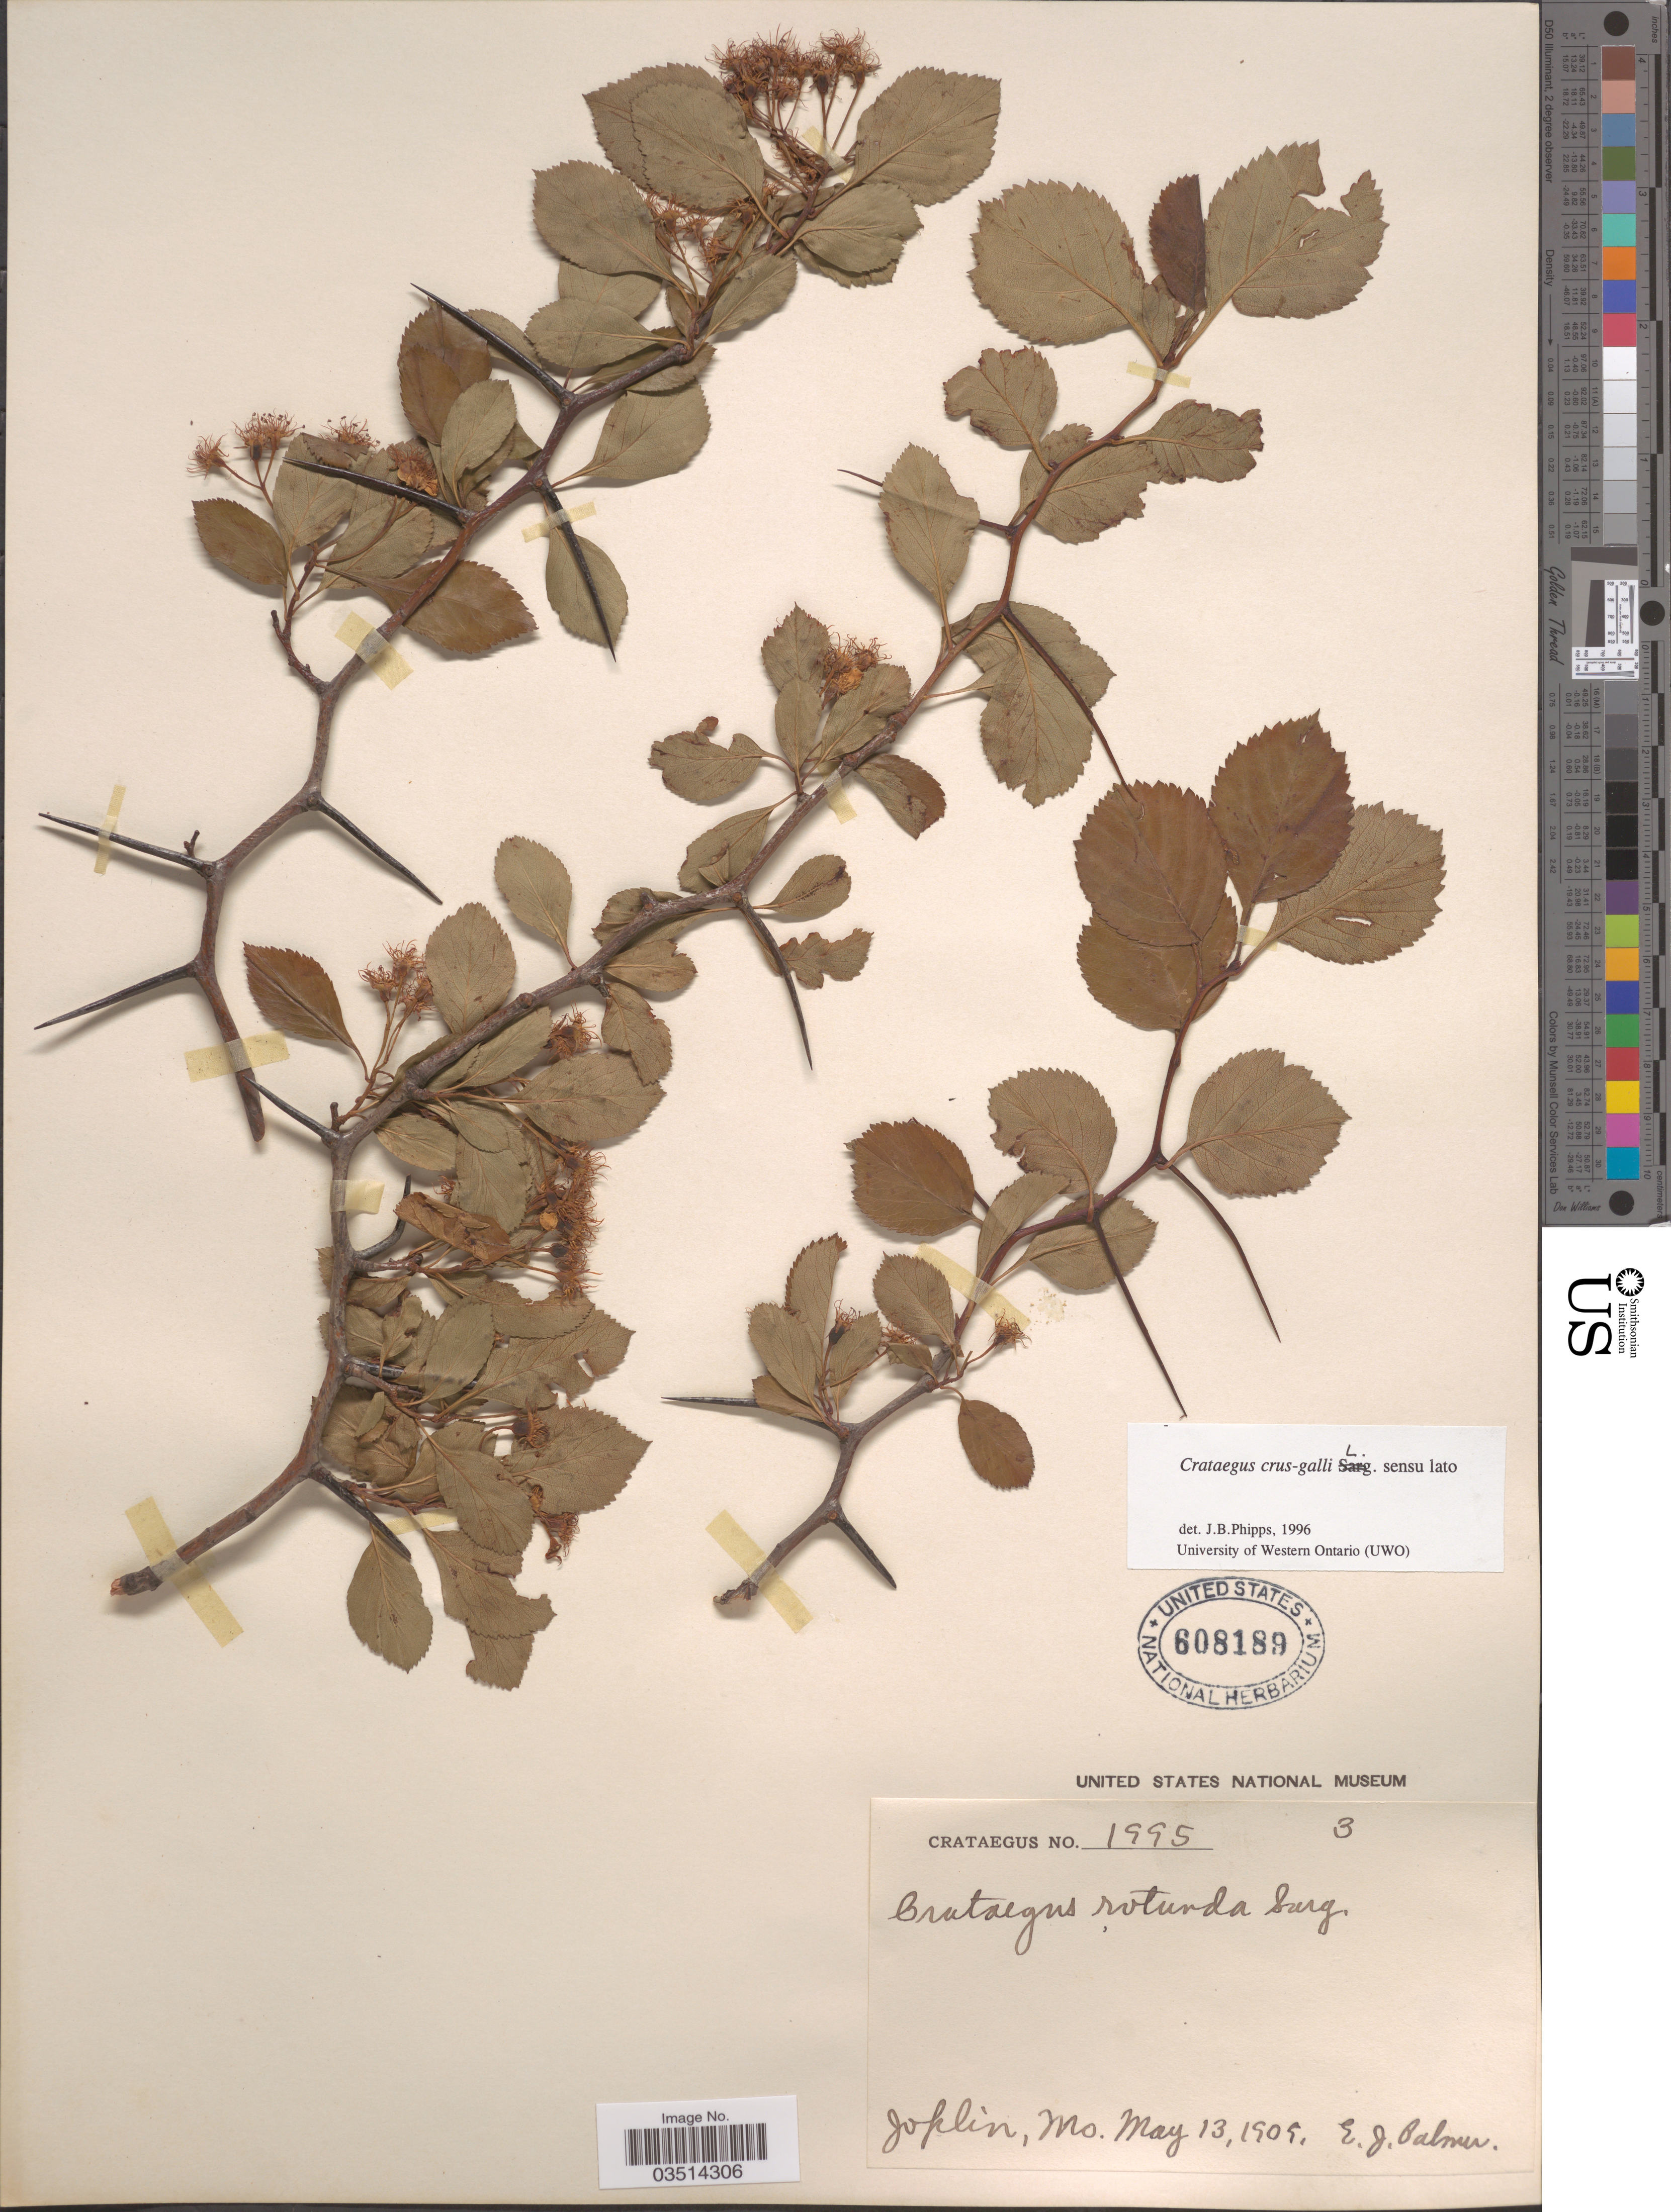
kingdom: Plantae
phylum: Tracheophyta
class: Magnoliopsida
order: Rosales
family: Rosaceae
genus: Crataegus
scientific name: Crataegus crus-galli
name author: L.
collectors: E. J. Palmer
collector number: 1995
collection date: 1909-05-13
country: United States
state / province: Missouri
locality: Joplin.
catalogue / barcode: US 608189